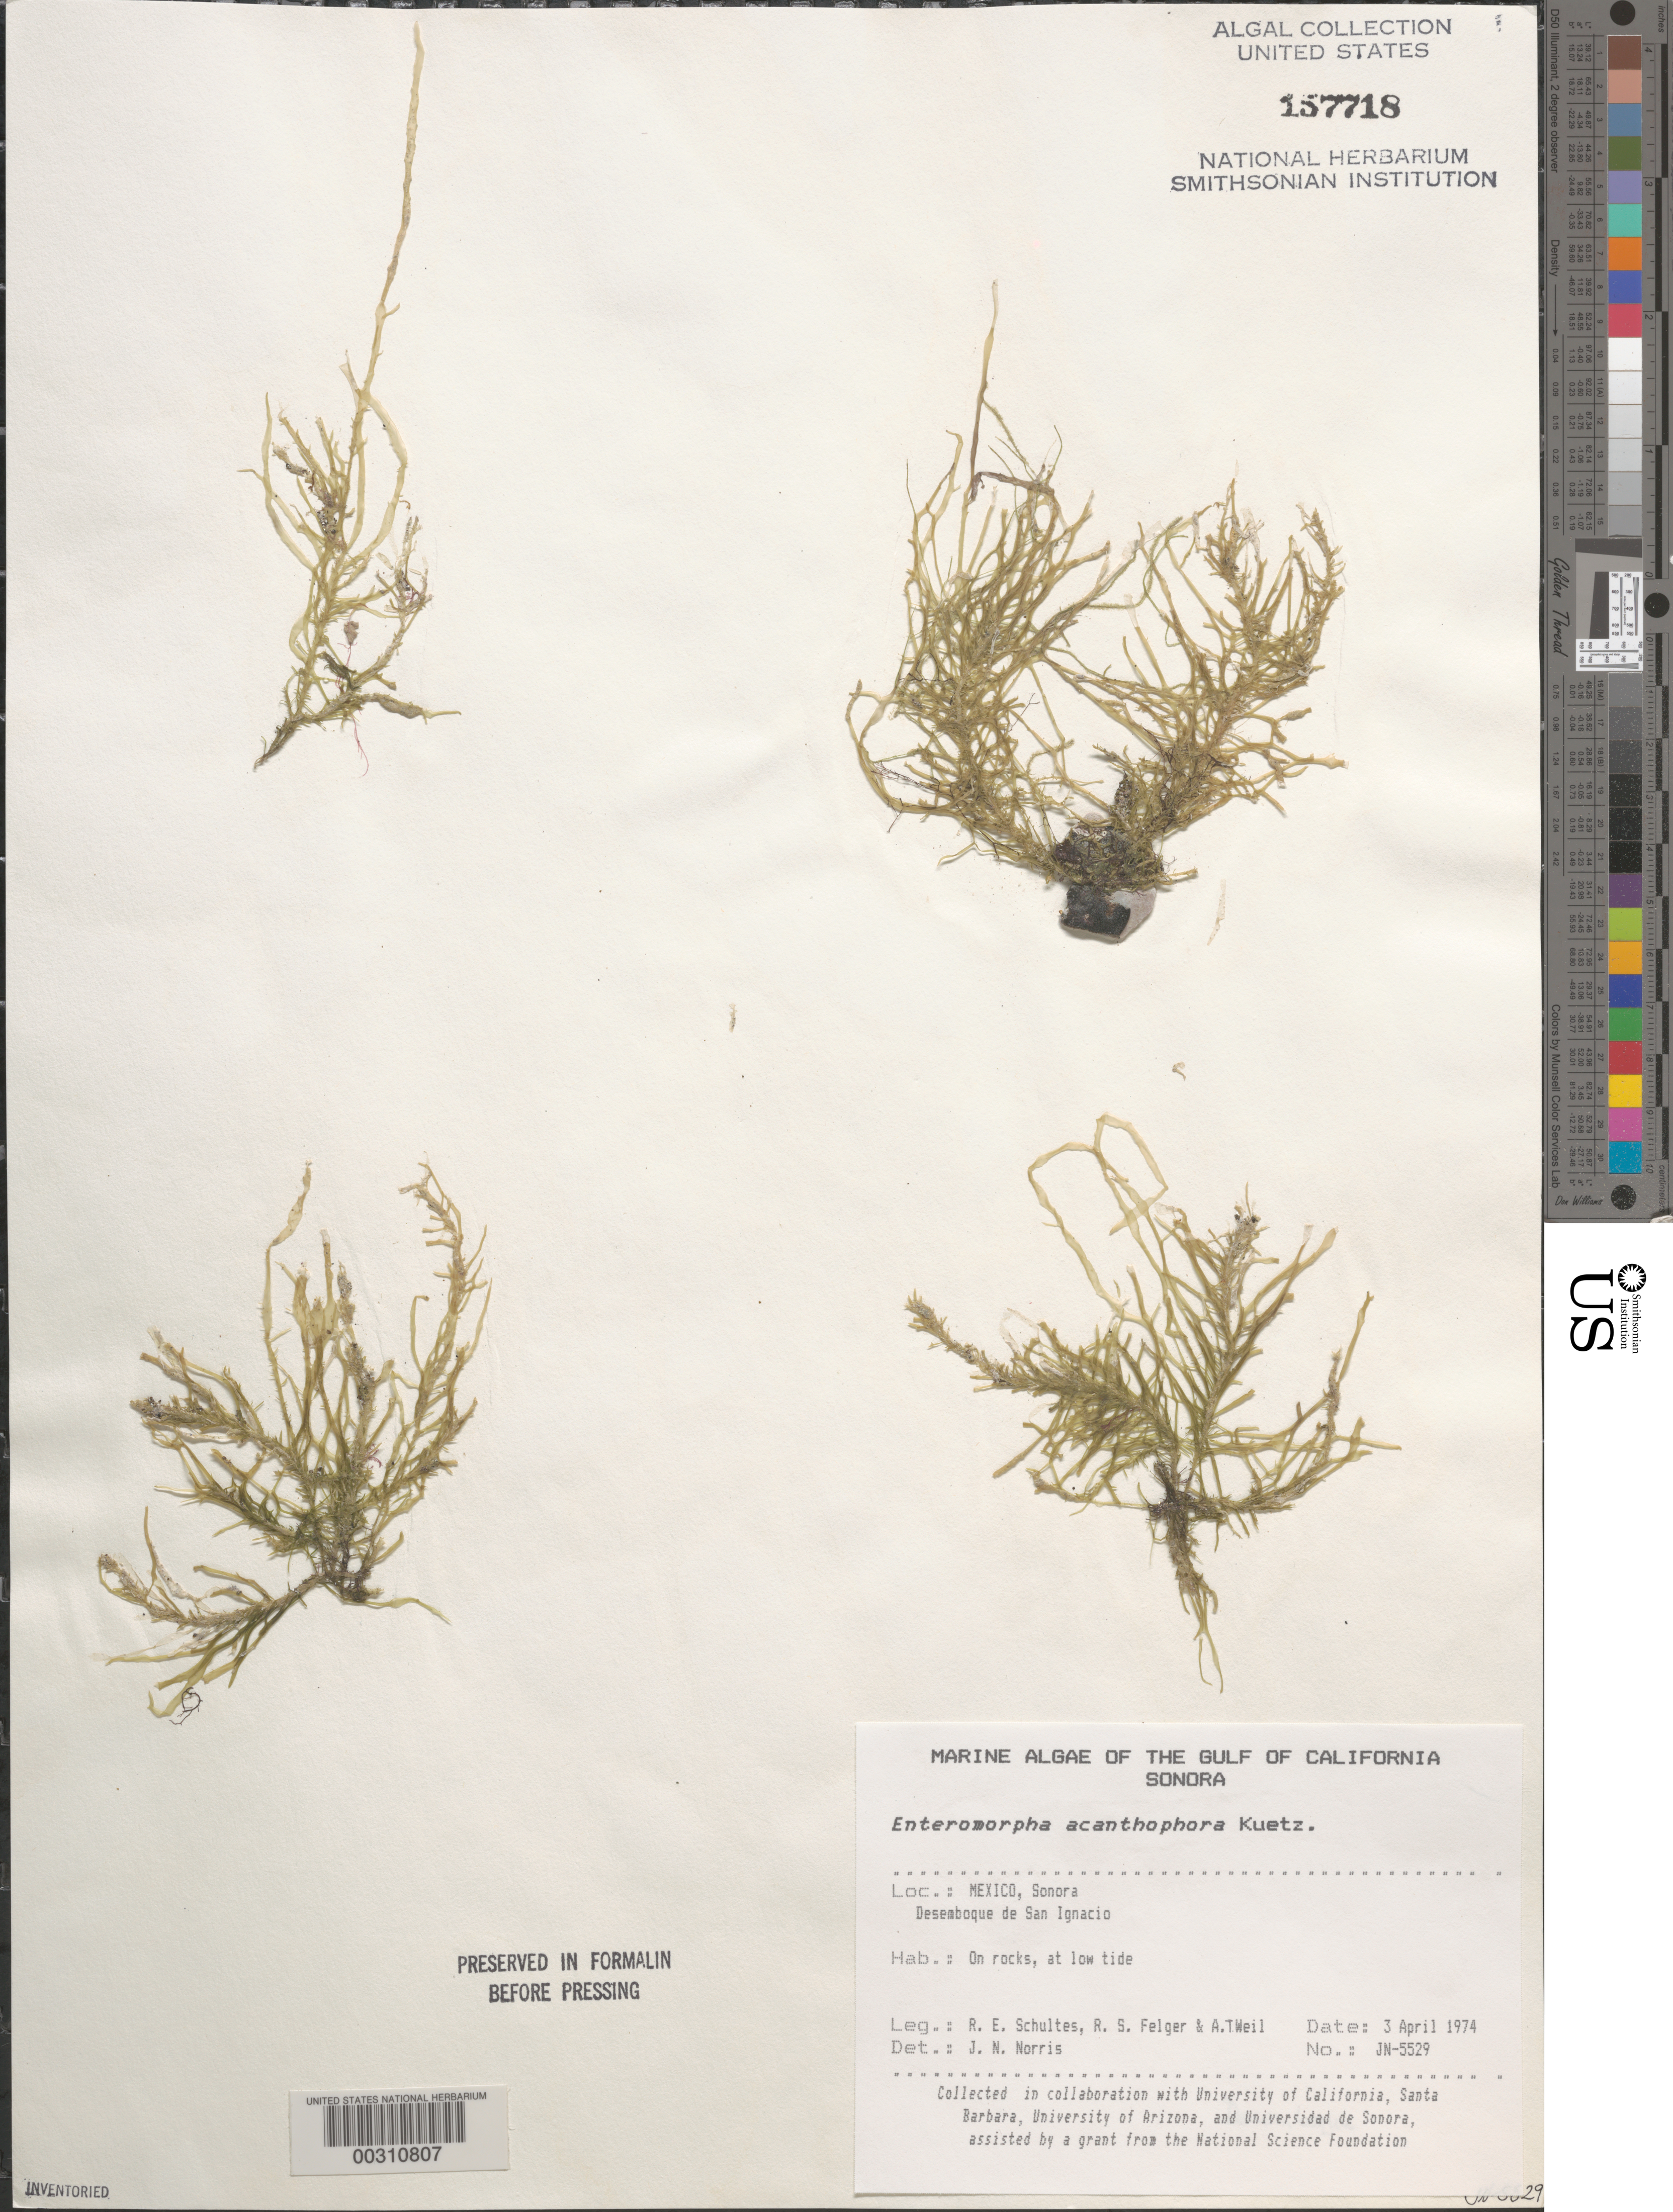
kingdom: Plantae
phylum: Chlorophyta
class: Ulvophyceae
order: Ulvales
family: Ulvaceae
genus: Ulva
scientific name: Ulva acanthophora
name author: (Kütz.) H.S. Hayden et al.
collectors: R. E. Schultes, R. S. Felger & A. T. Weil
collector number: JN-5529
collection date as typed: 03 Apr 1974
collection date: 1974-04-03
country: Mexico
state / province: Sonora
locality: Desemboque de San Ignacio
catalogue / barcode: US 157718